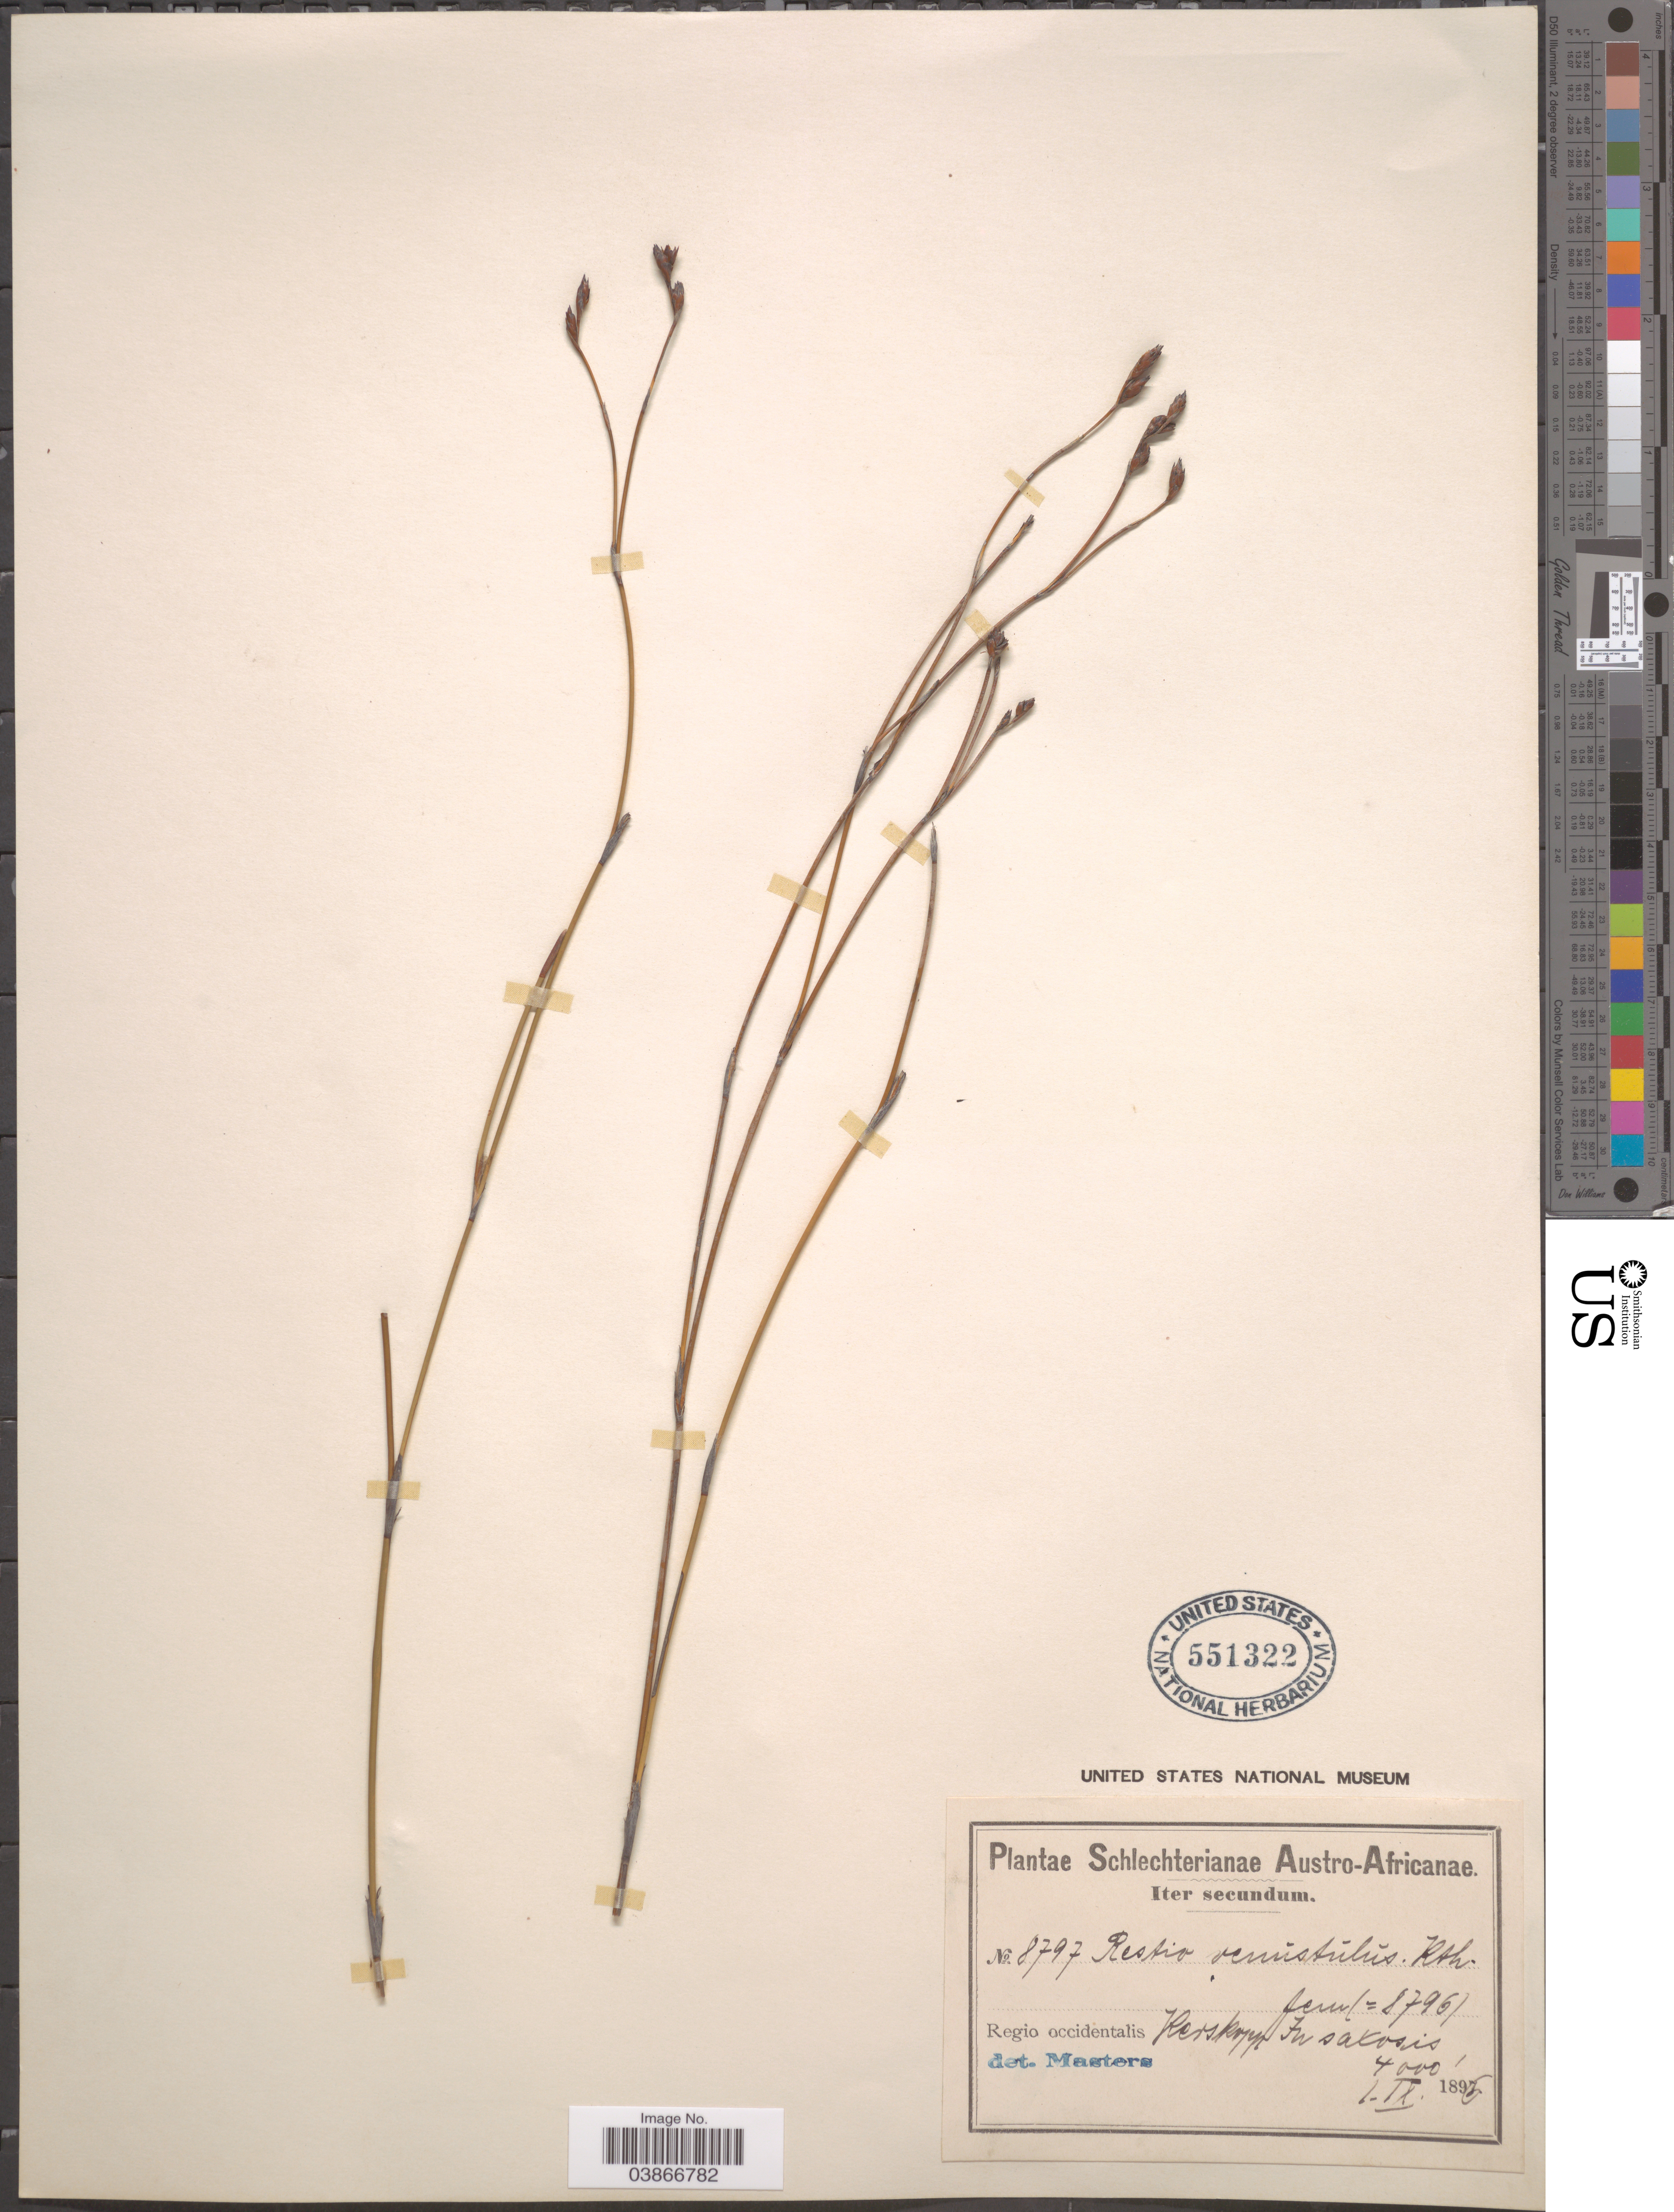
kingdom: Plantae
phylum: Tracheophyta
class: Liliopsida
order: Poales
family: Restionaceae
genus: Restio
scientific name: Restio venustulus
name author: Kunth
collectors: Schlechter, --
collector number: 8797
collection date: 1896-09-01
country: South Africa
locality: Austro-Africanæ. Regio occidentalis Kerskopp, In saxosis.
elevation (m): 1219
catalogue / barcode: US 551322